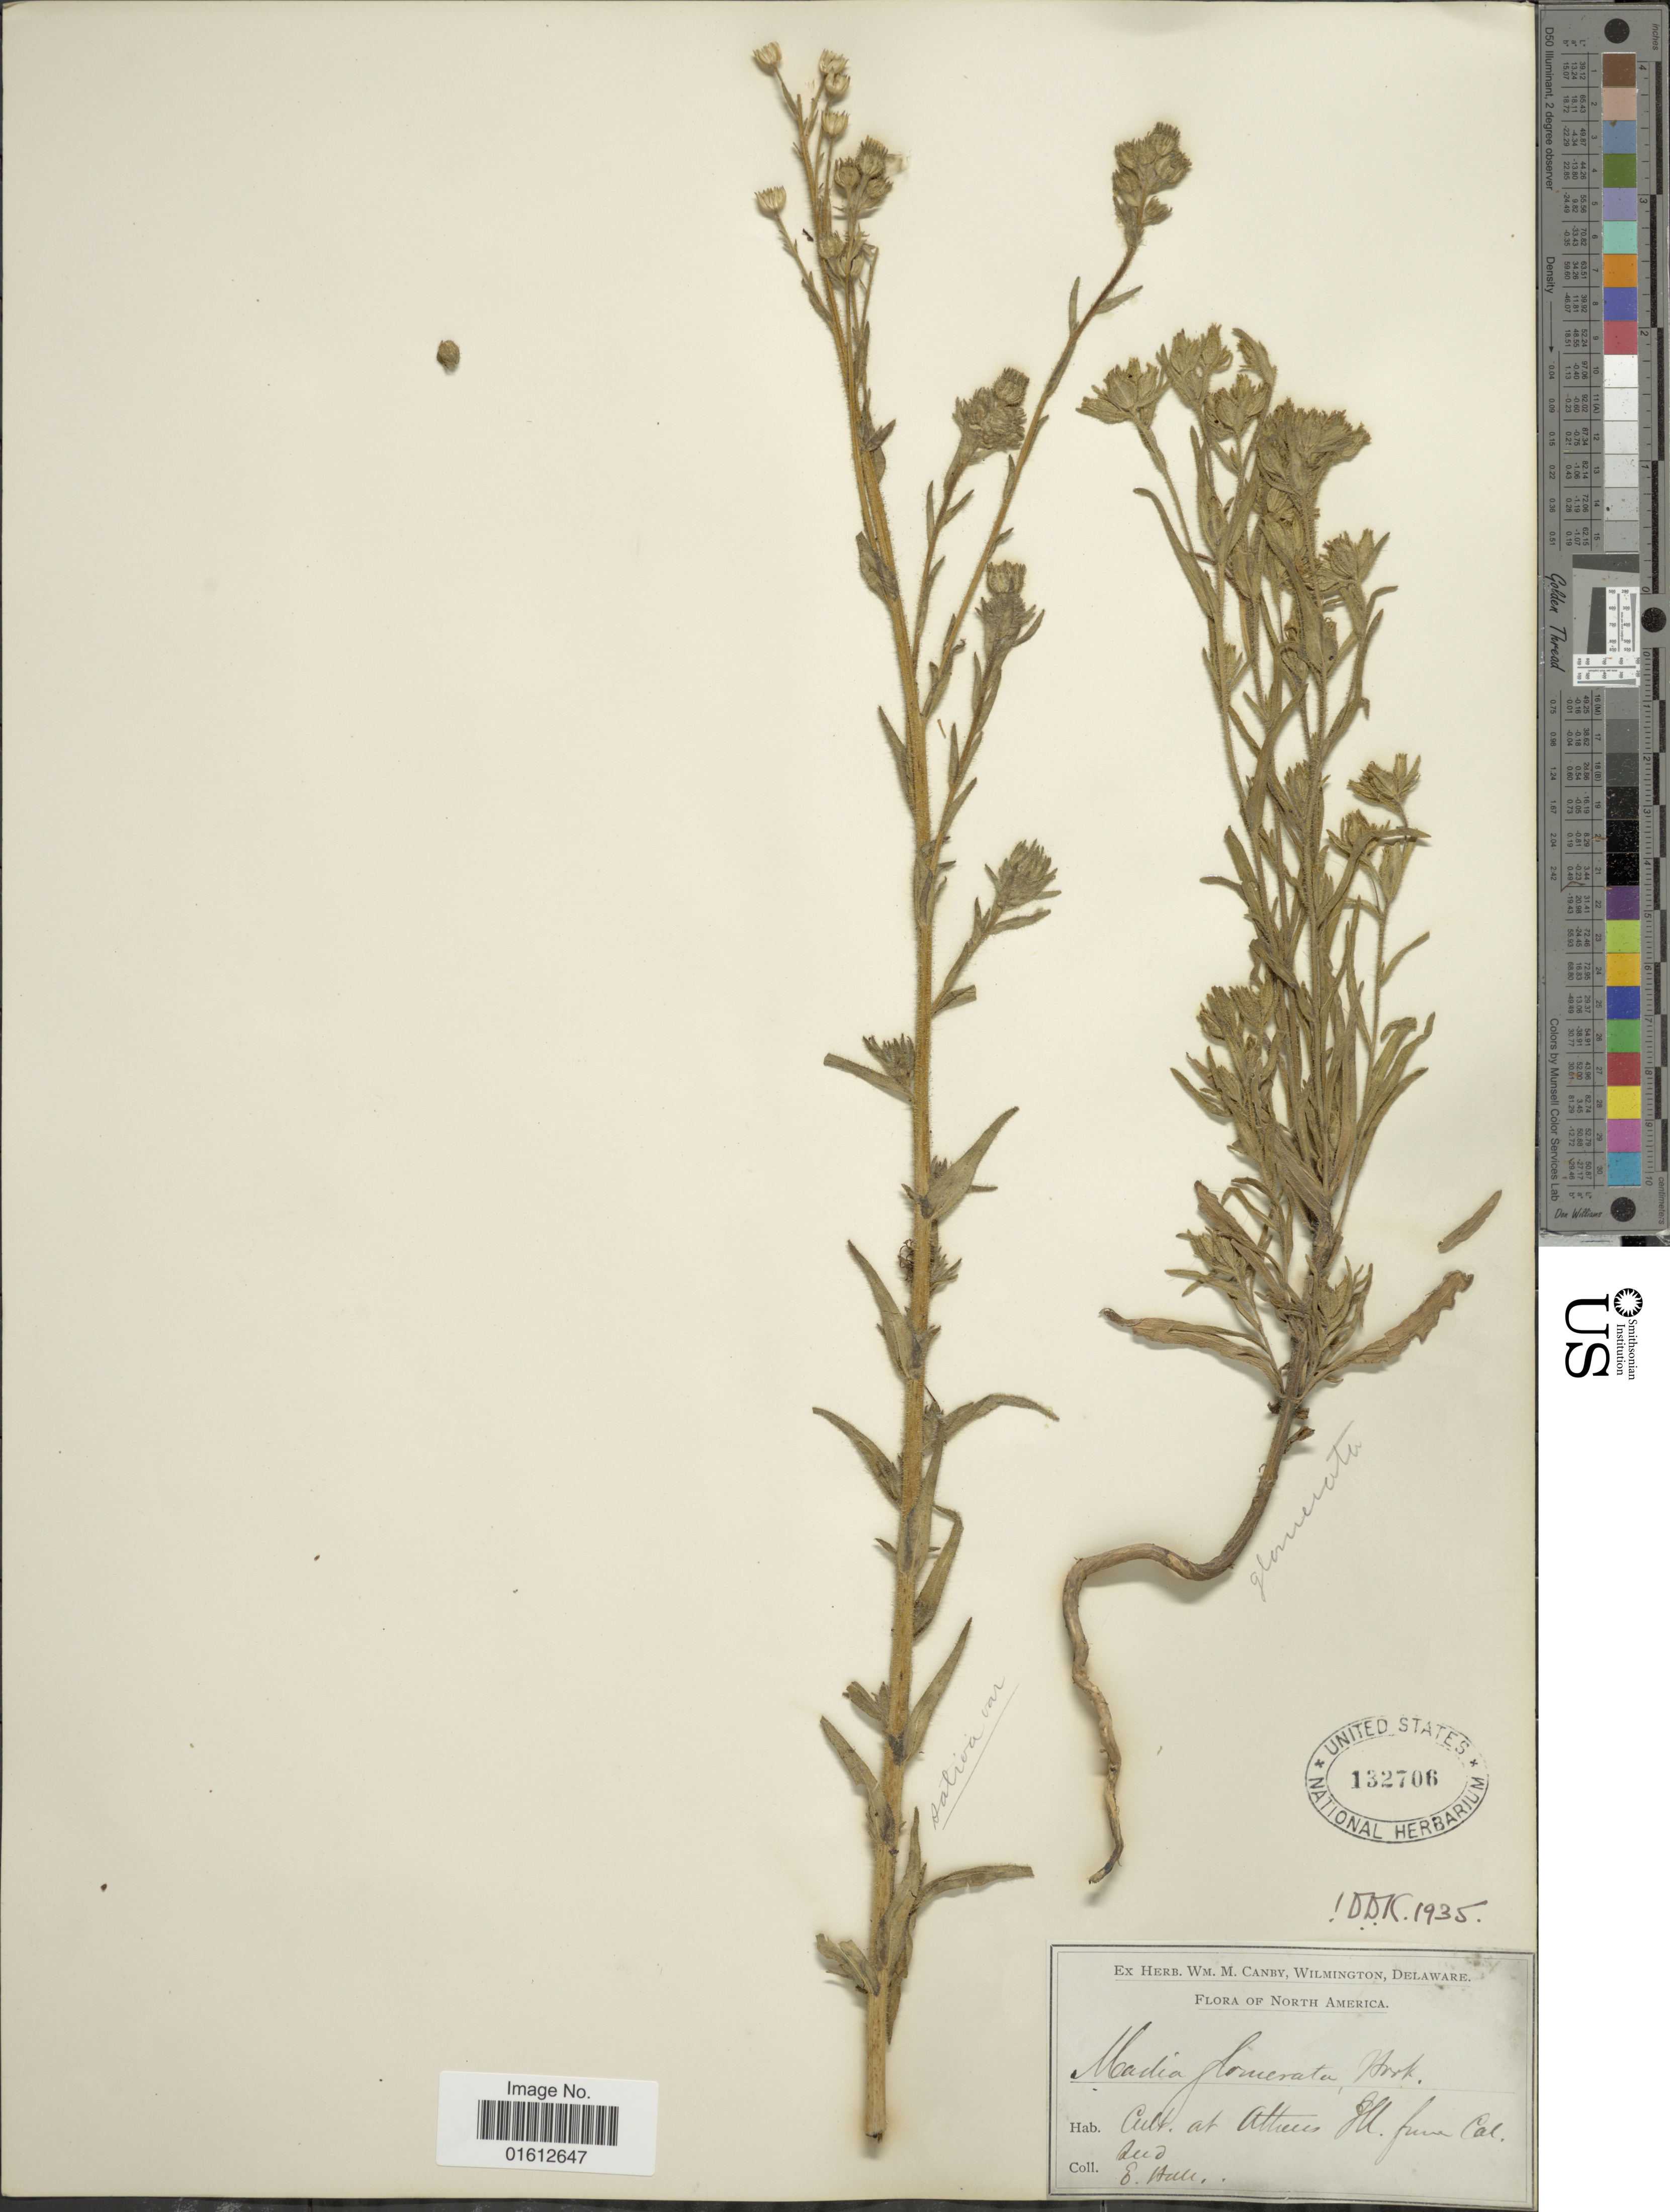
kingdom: Plantae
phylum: Tracheophyta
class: Magnoliopsida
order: Asterales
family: Asteraceae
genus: Madia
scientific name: Madia glomerata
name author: Hook.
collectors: E. Hall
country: United States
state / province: Illinois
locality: Cult. at Athens, Ill.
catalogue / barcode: US 132706